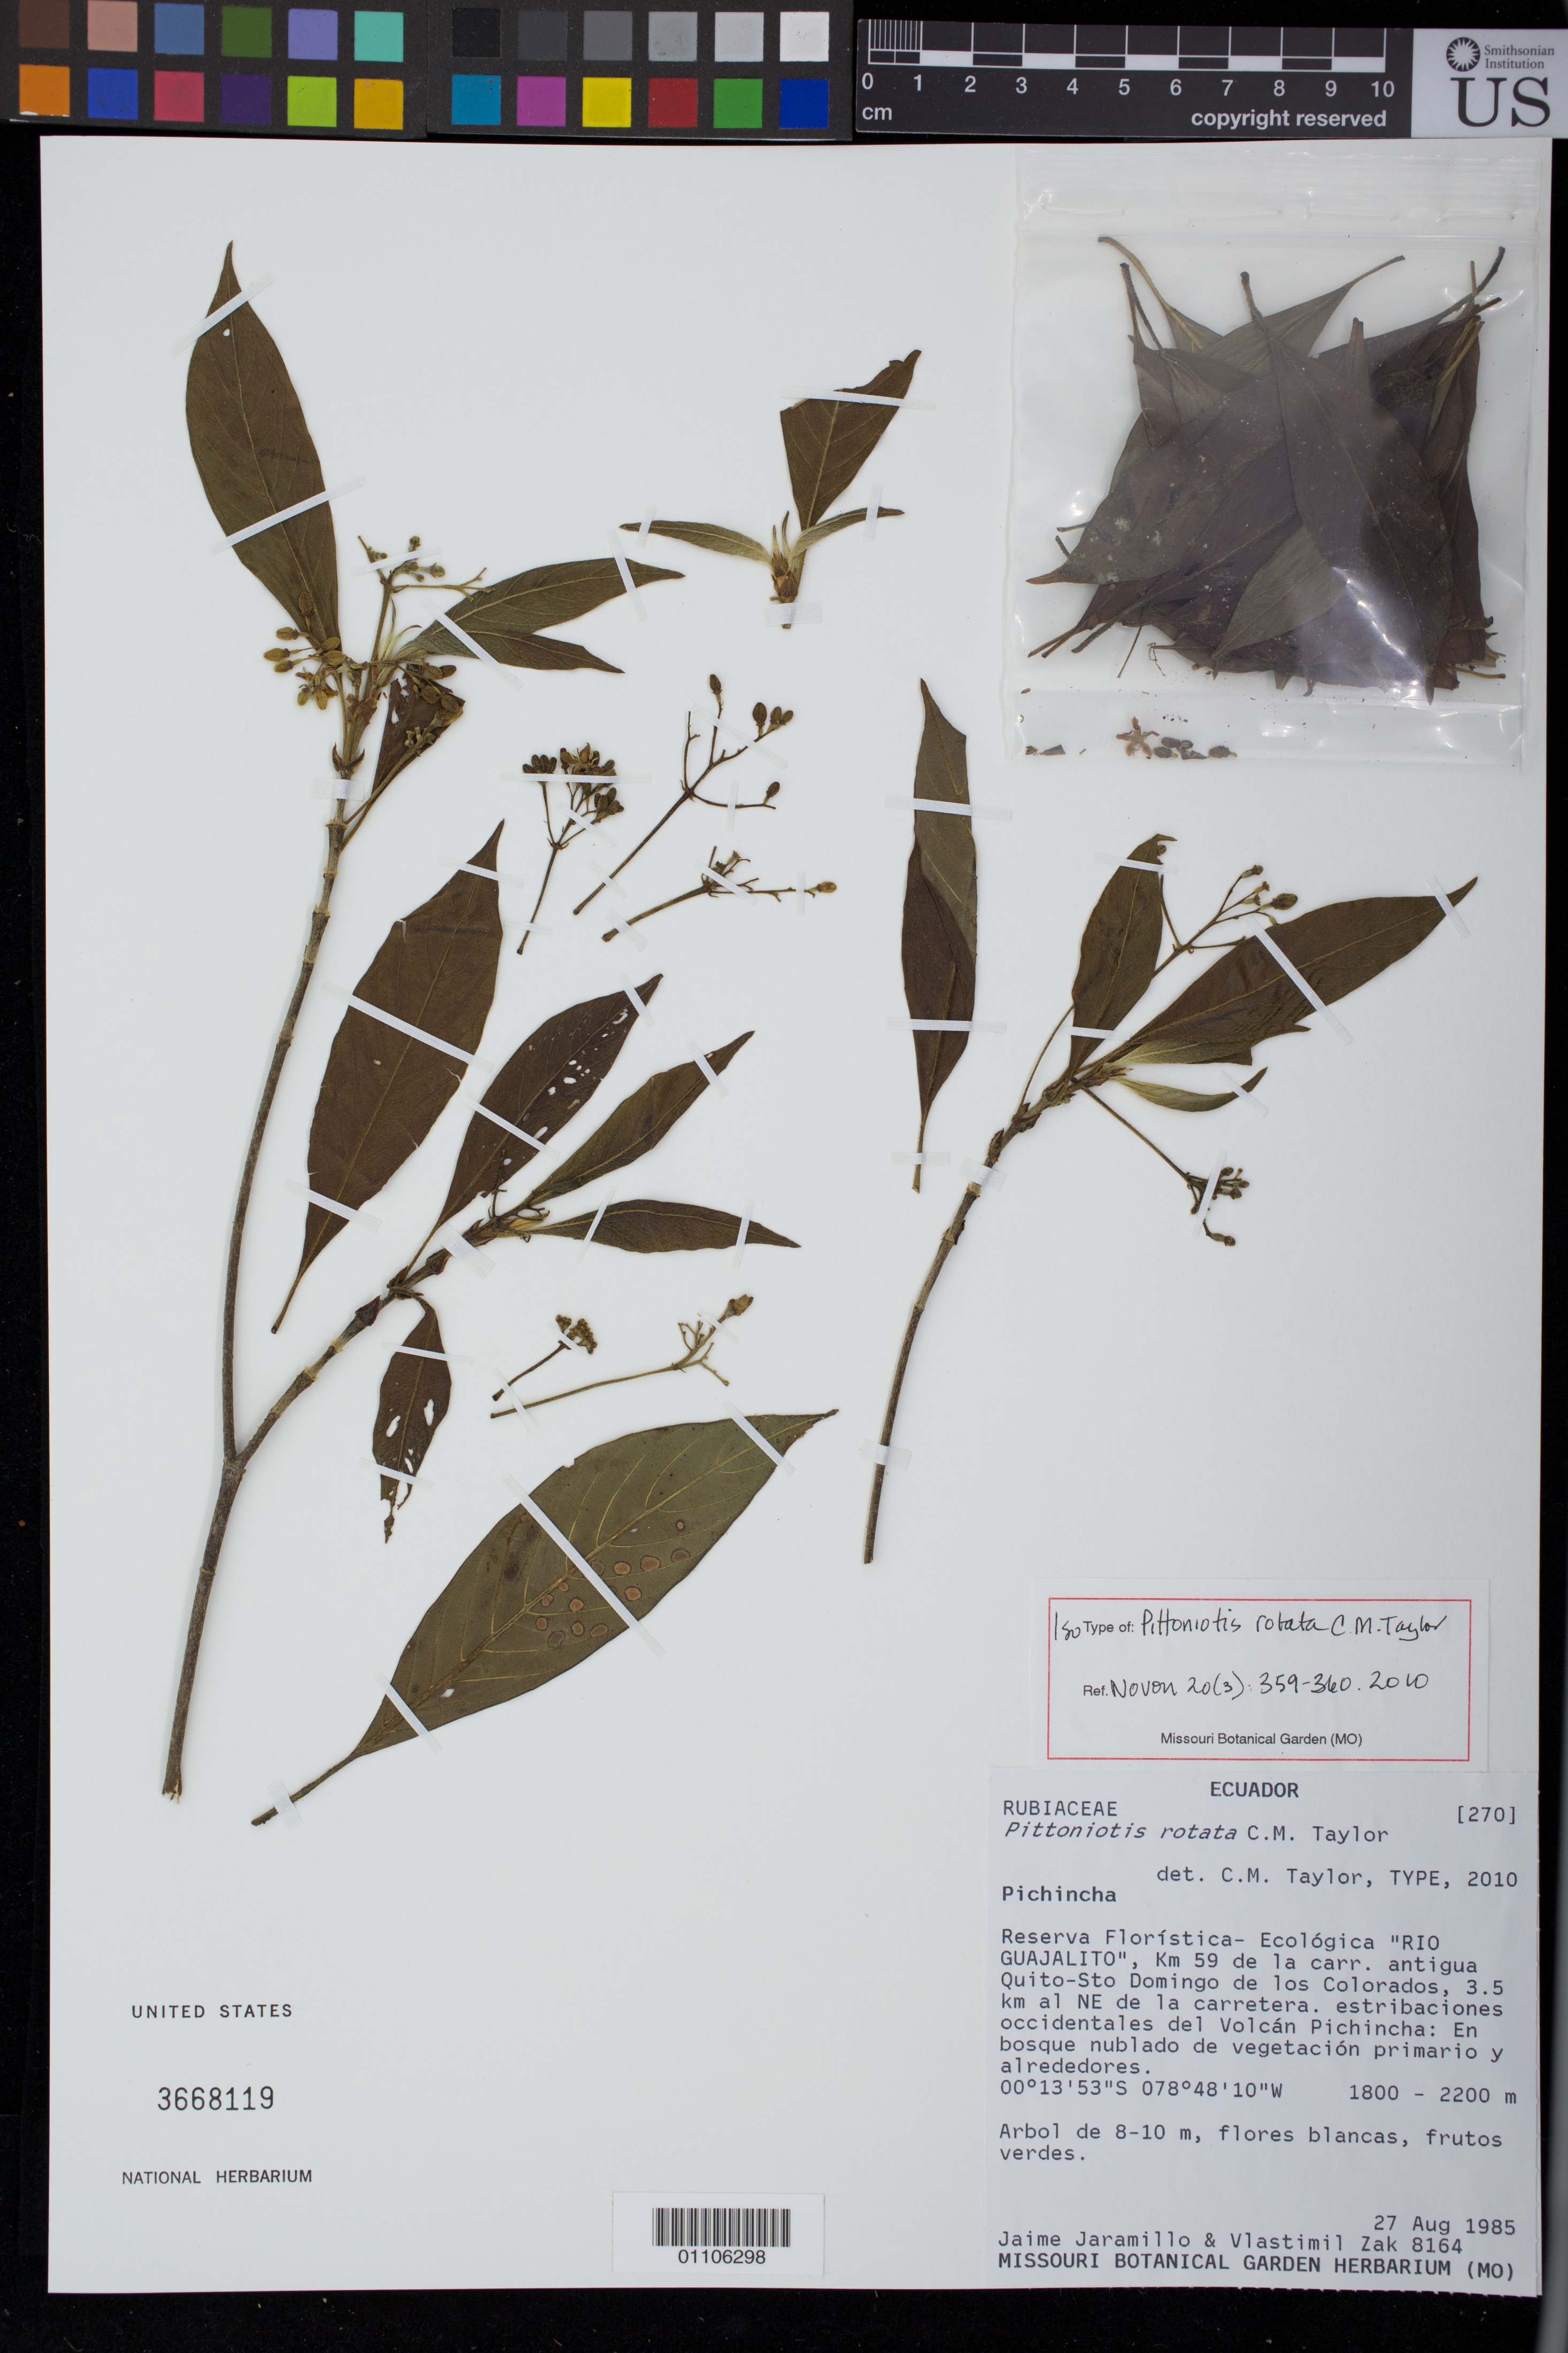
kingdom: Plantae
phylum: Tracheophyta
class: Magnoliopsida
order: Asterales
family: Asteraceae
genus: Dysaster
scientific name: Dysaster cajamarcensis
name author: H. Rob. & V.A. Funk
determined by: Robinson, Harold E., (US)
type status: Holotype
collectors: T. Stuessy, D. Crawford & A. Sagástegui A.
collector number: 12686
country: Peru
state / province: Cajamarca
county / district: Contumazá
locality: Dept. Cajamarca; Prov. Contumazá. 14 km S of Contumazá on gravel road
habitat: Rocky slopes. Western cordilleran evergreen forest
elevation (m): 2620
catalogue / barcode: US 3628267